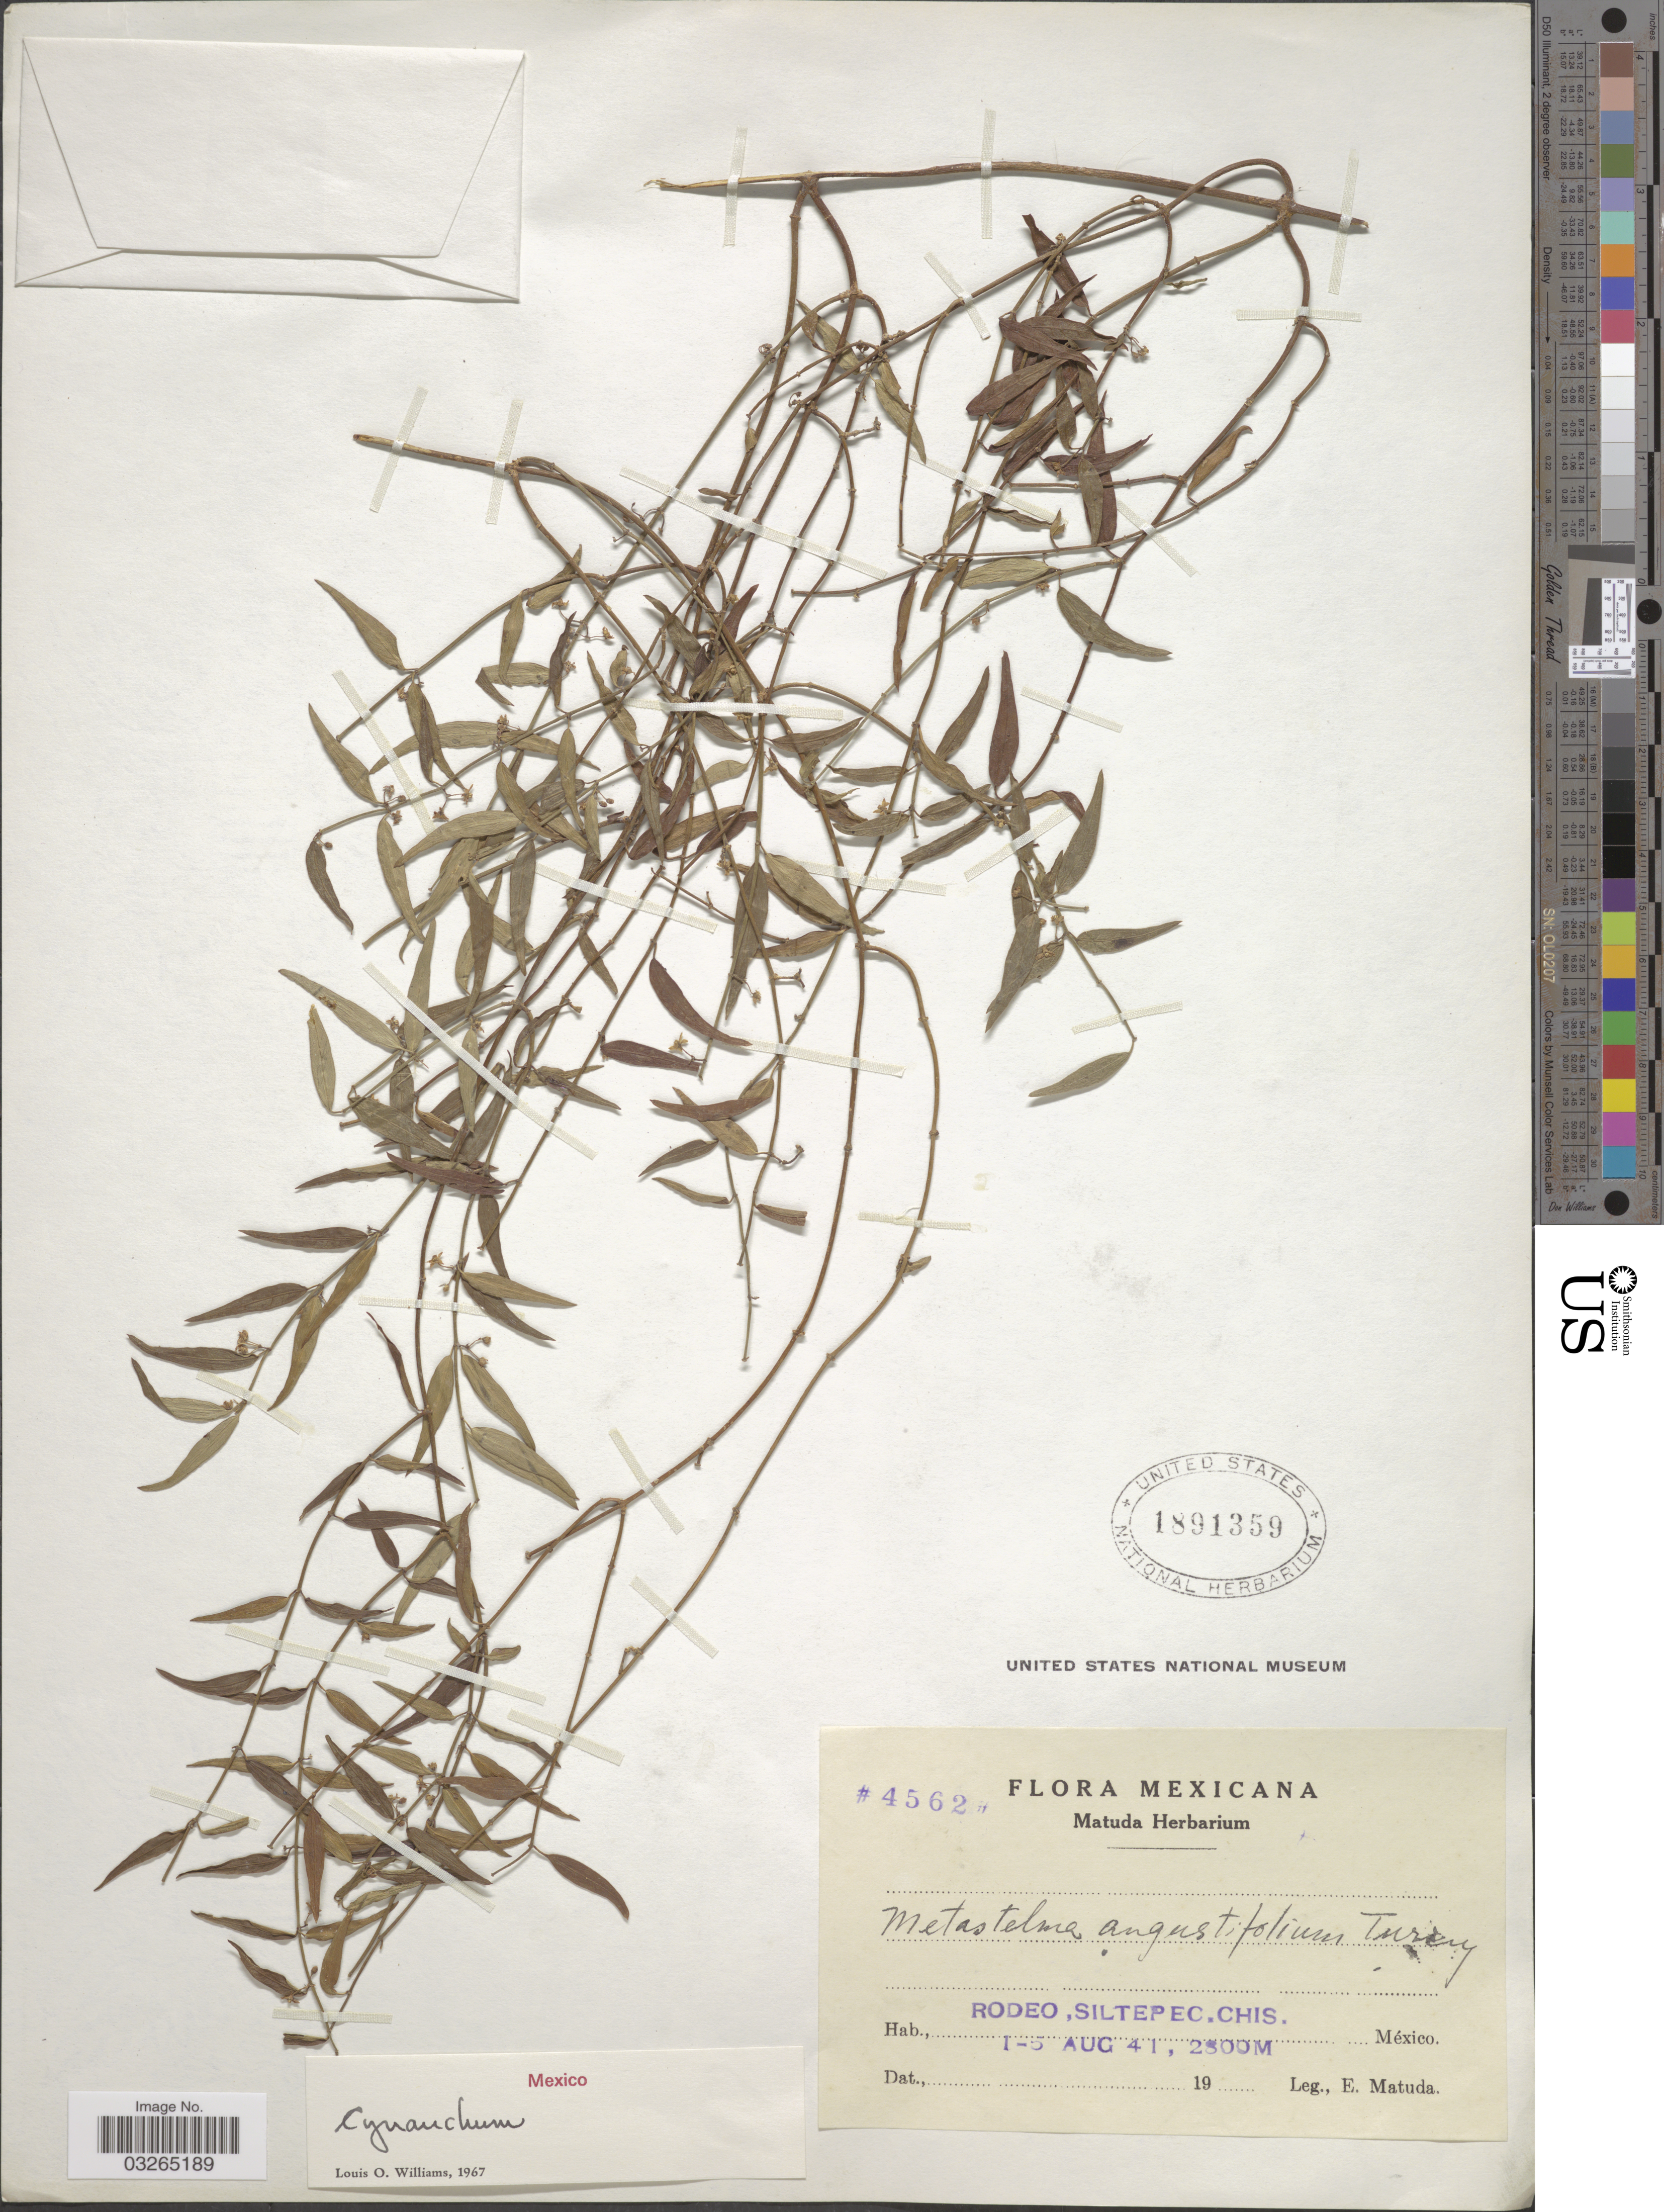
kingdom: Plantae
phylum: Tracheophyta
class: Magnoliopsida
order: Gentianales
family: Apocynaceae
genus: Orthosia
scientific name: Orthosia angustifolia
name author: (Turcz.) Liede & Meve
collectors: E. Matuda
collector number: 4562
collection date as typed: Transcribed d/m/y: 1/8/41 to 5/8/41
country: Mexico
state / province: Chiapas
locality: Rodeo, Siltepec.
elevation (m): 2800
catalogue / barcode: US 1891359